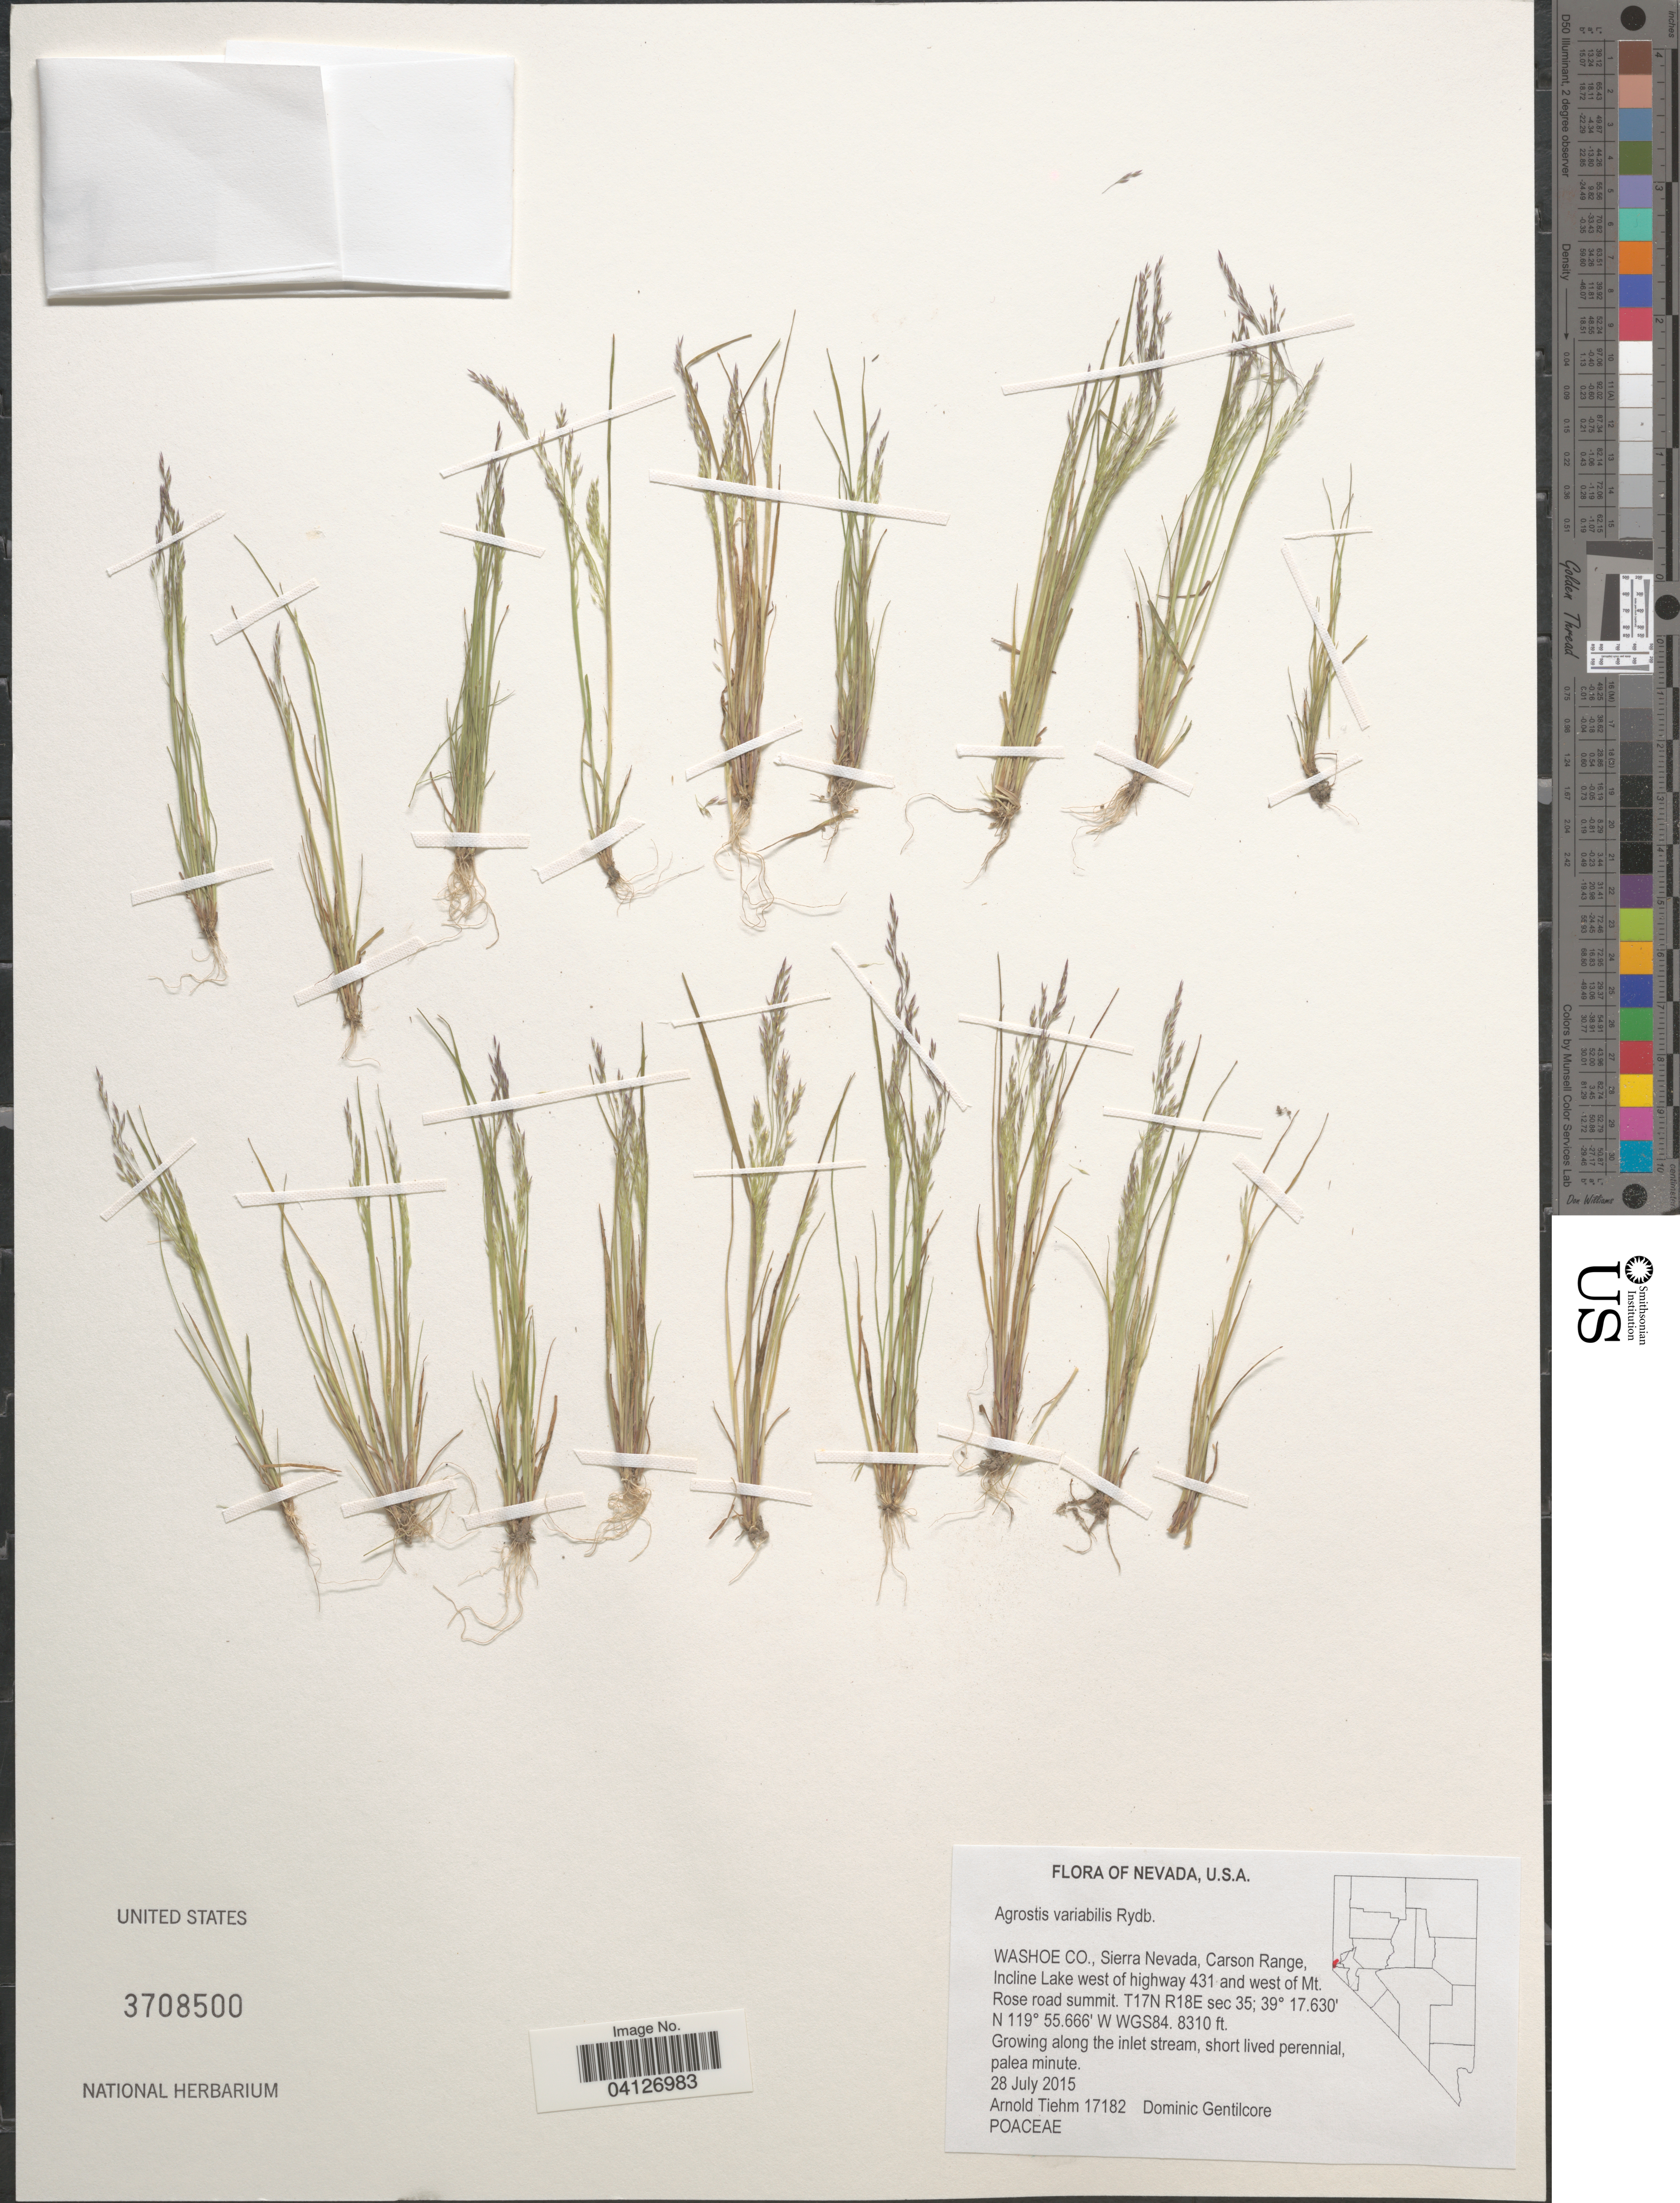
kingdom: Plantae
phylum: Tracheophyta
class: Liliopsida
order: Poales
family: Poaceae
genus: Agrostis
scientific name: Agrostis variabilis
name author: Rydb.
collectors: A. Tiehm & D. Gentilcore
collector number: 17182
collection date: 2015-07-28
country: United States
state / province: Nevada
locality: Washoe Co., Sierra Nevada, Carson Range, Incline Lake west of highway 431 and west of Mt. Rose road summit. T17N R18E sec 35. WGS84.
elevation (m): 2533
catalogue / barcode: US 3708500